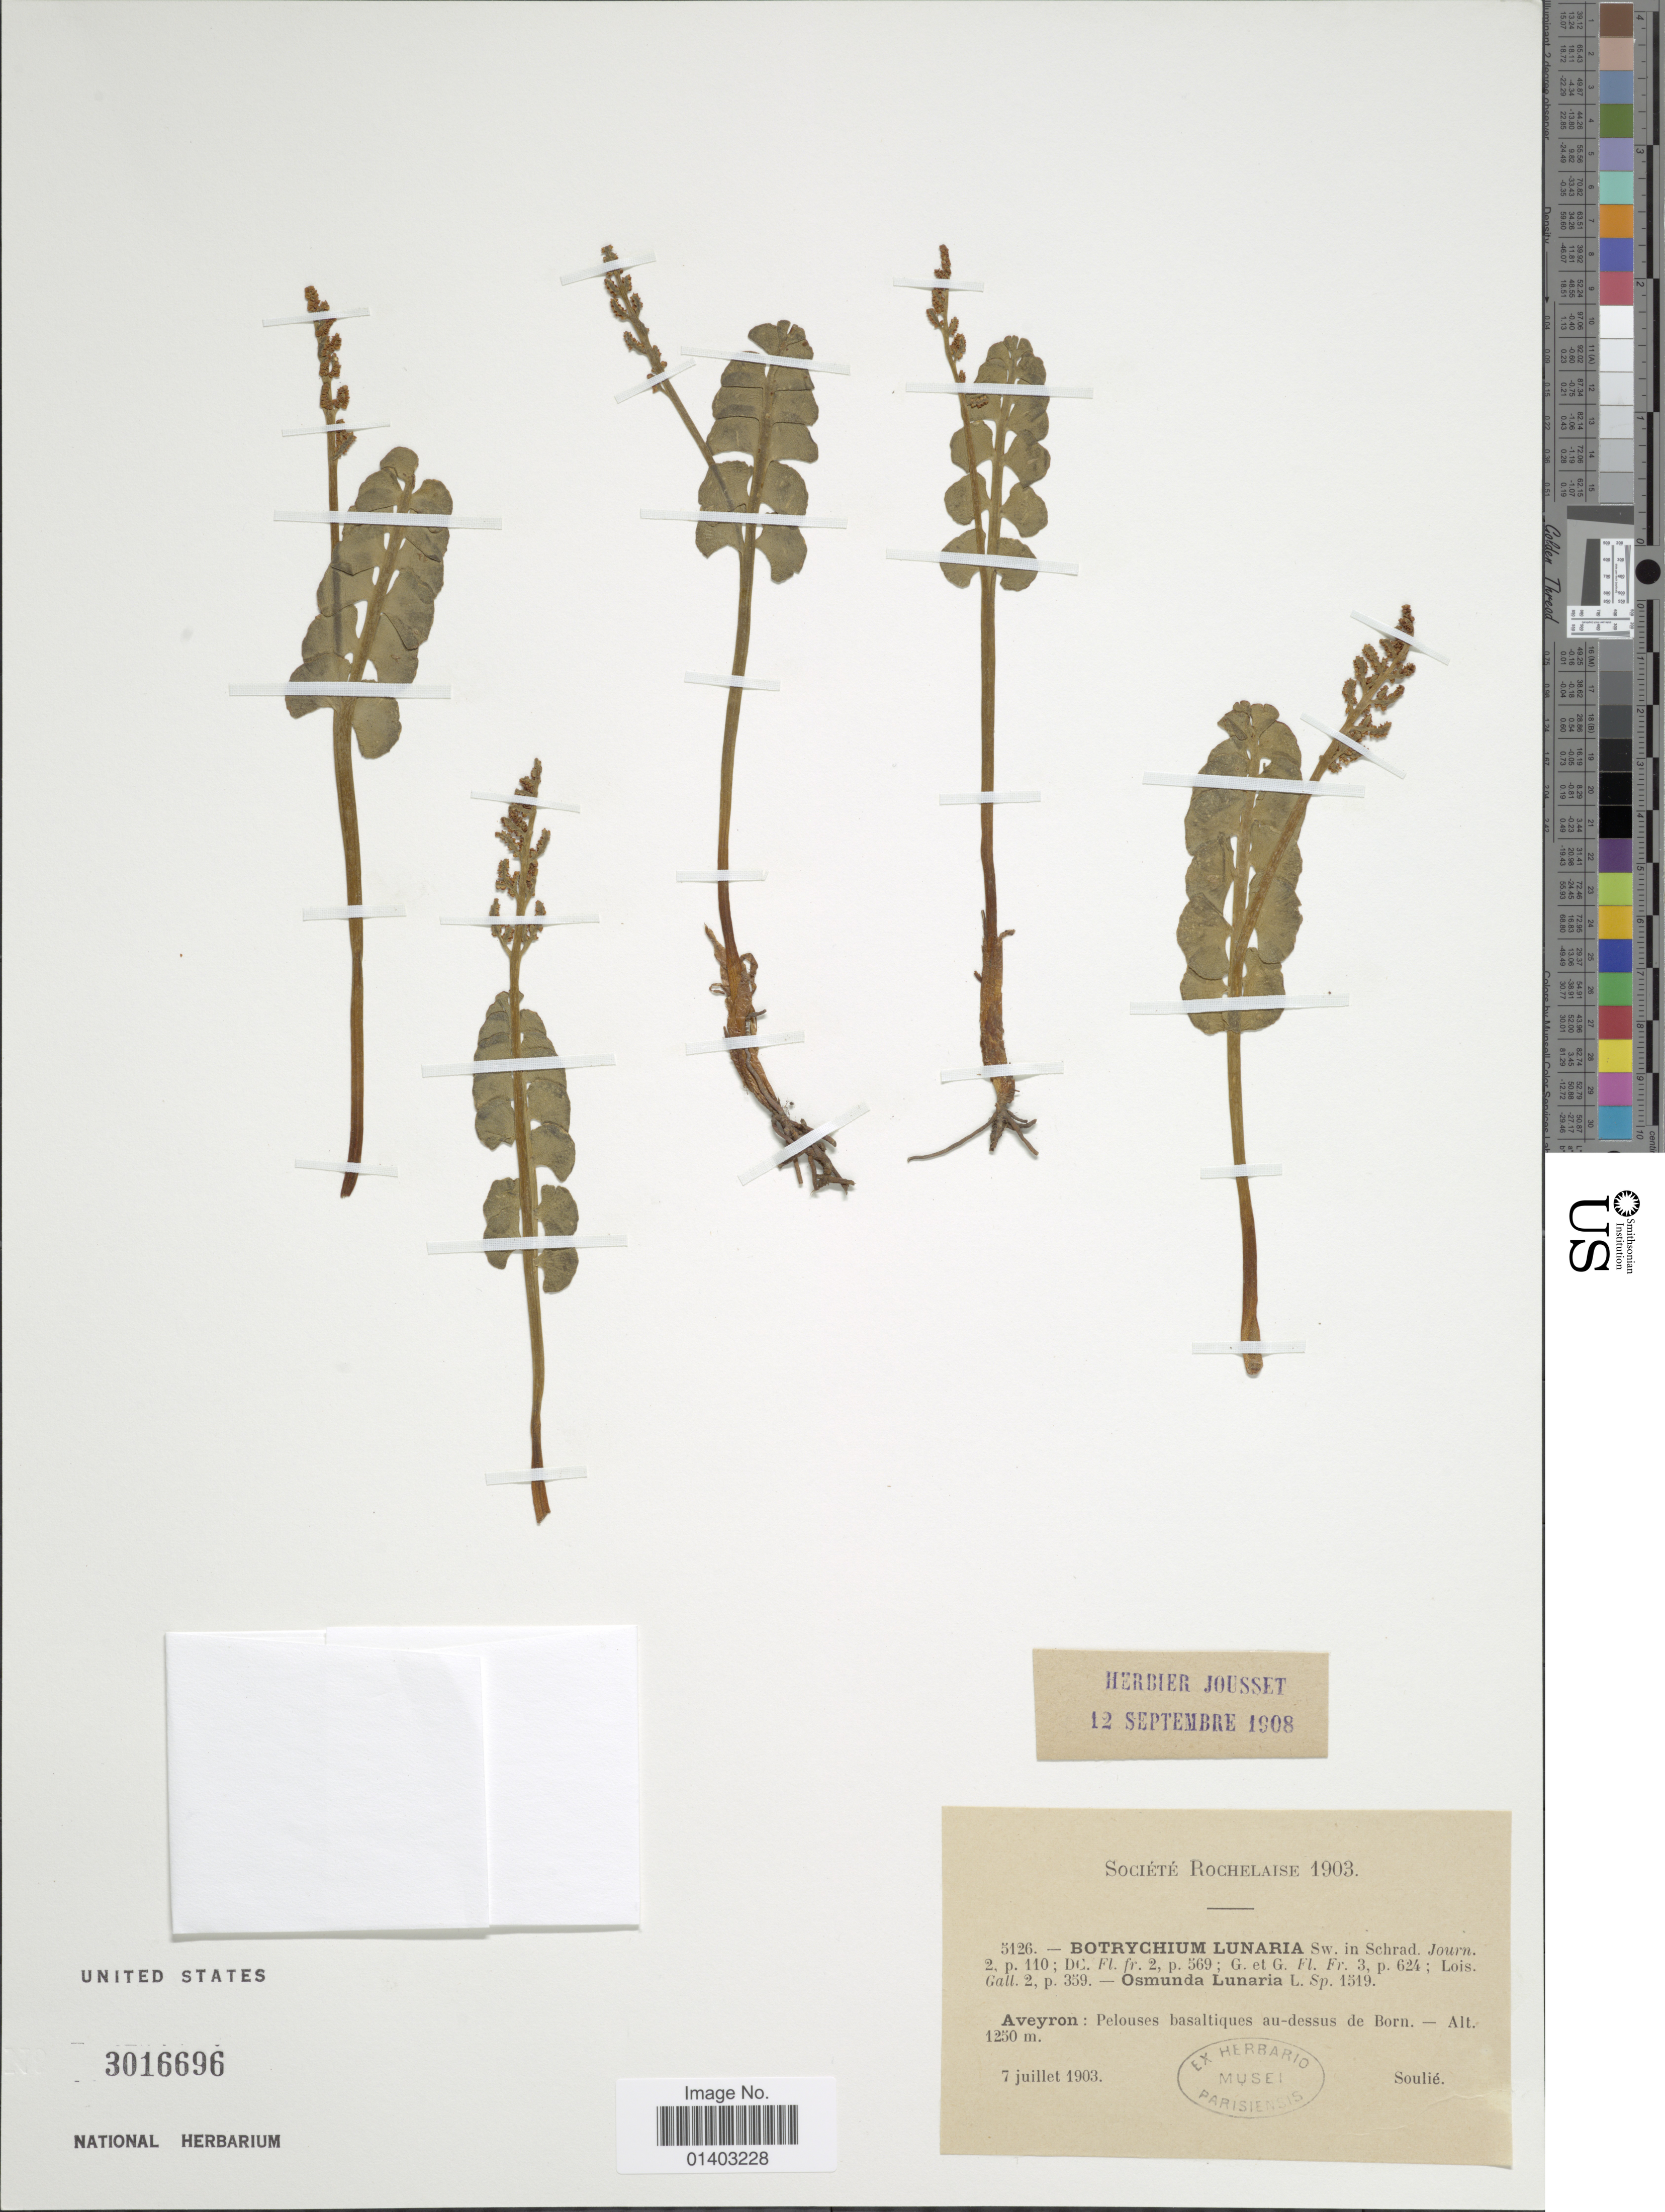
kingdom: Plantae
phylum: Tracheophyta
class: Polypodiopsida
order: Ophioglossales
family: Ophioglossaceae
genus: Botrychium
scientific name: Botrychium lunaria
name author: (L.) Sw.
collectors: J. A. Soulié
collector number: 5126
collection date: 1903-07-07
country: France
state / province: Occitanie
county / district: Aveyron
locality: Aveyron: pelouses basaltiques au-desses de Born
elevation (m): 1250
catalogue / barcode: US 3016696